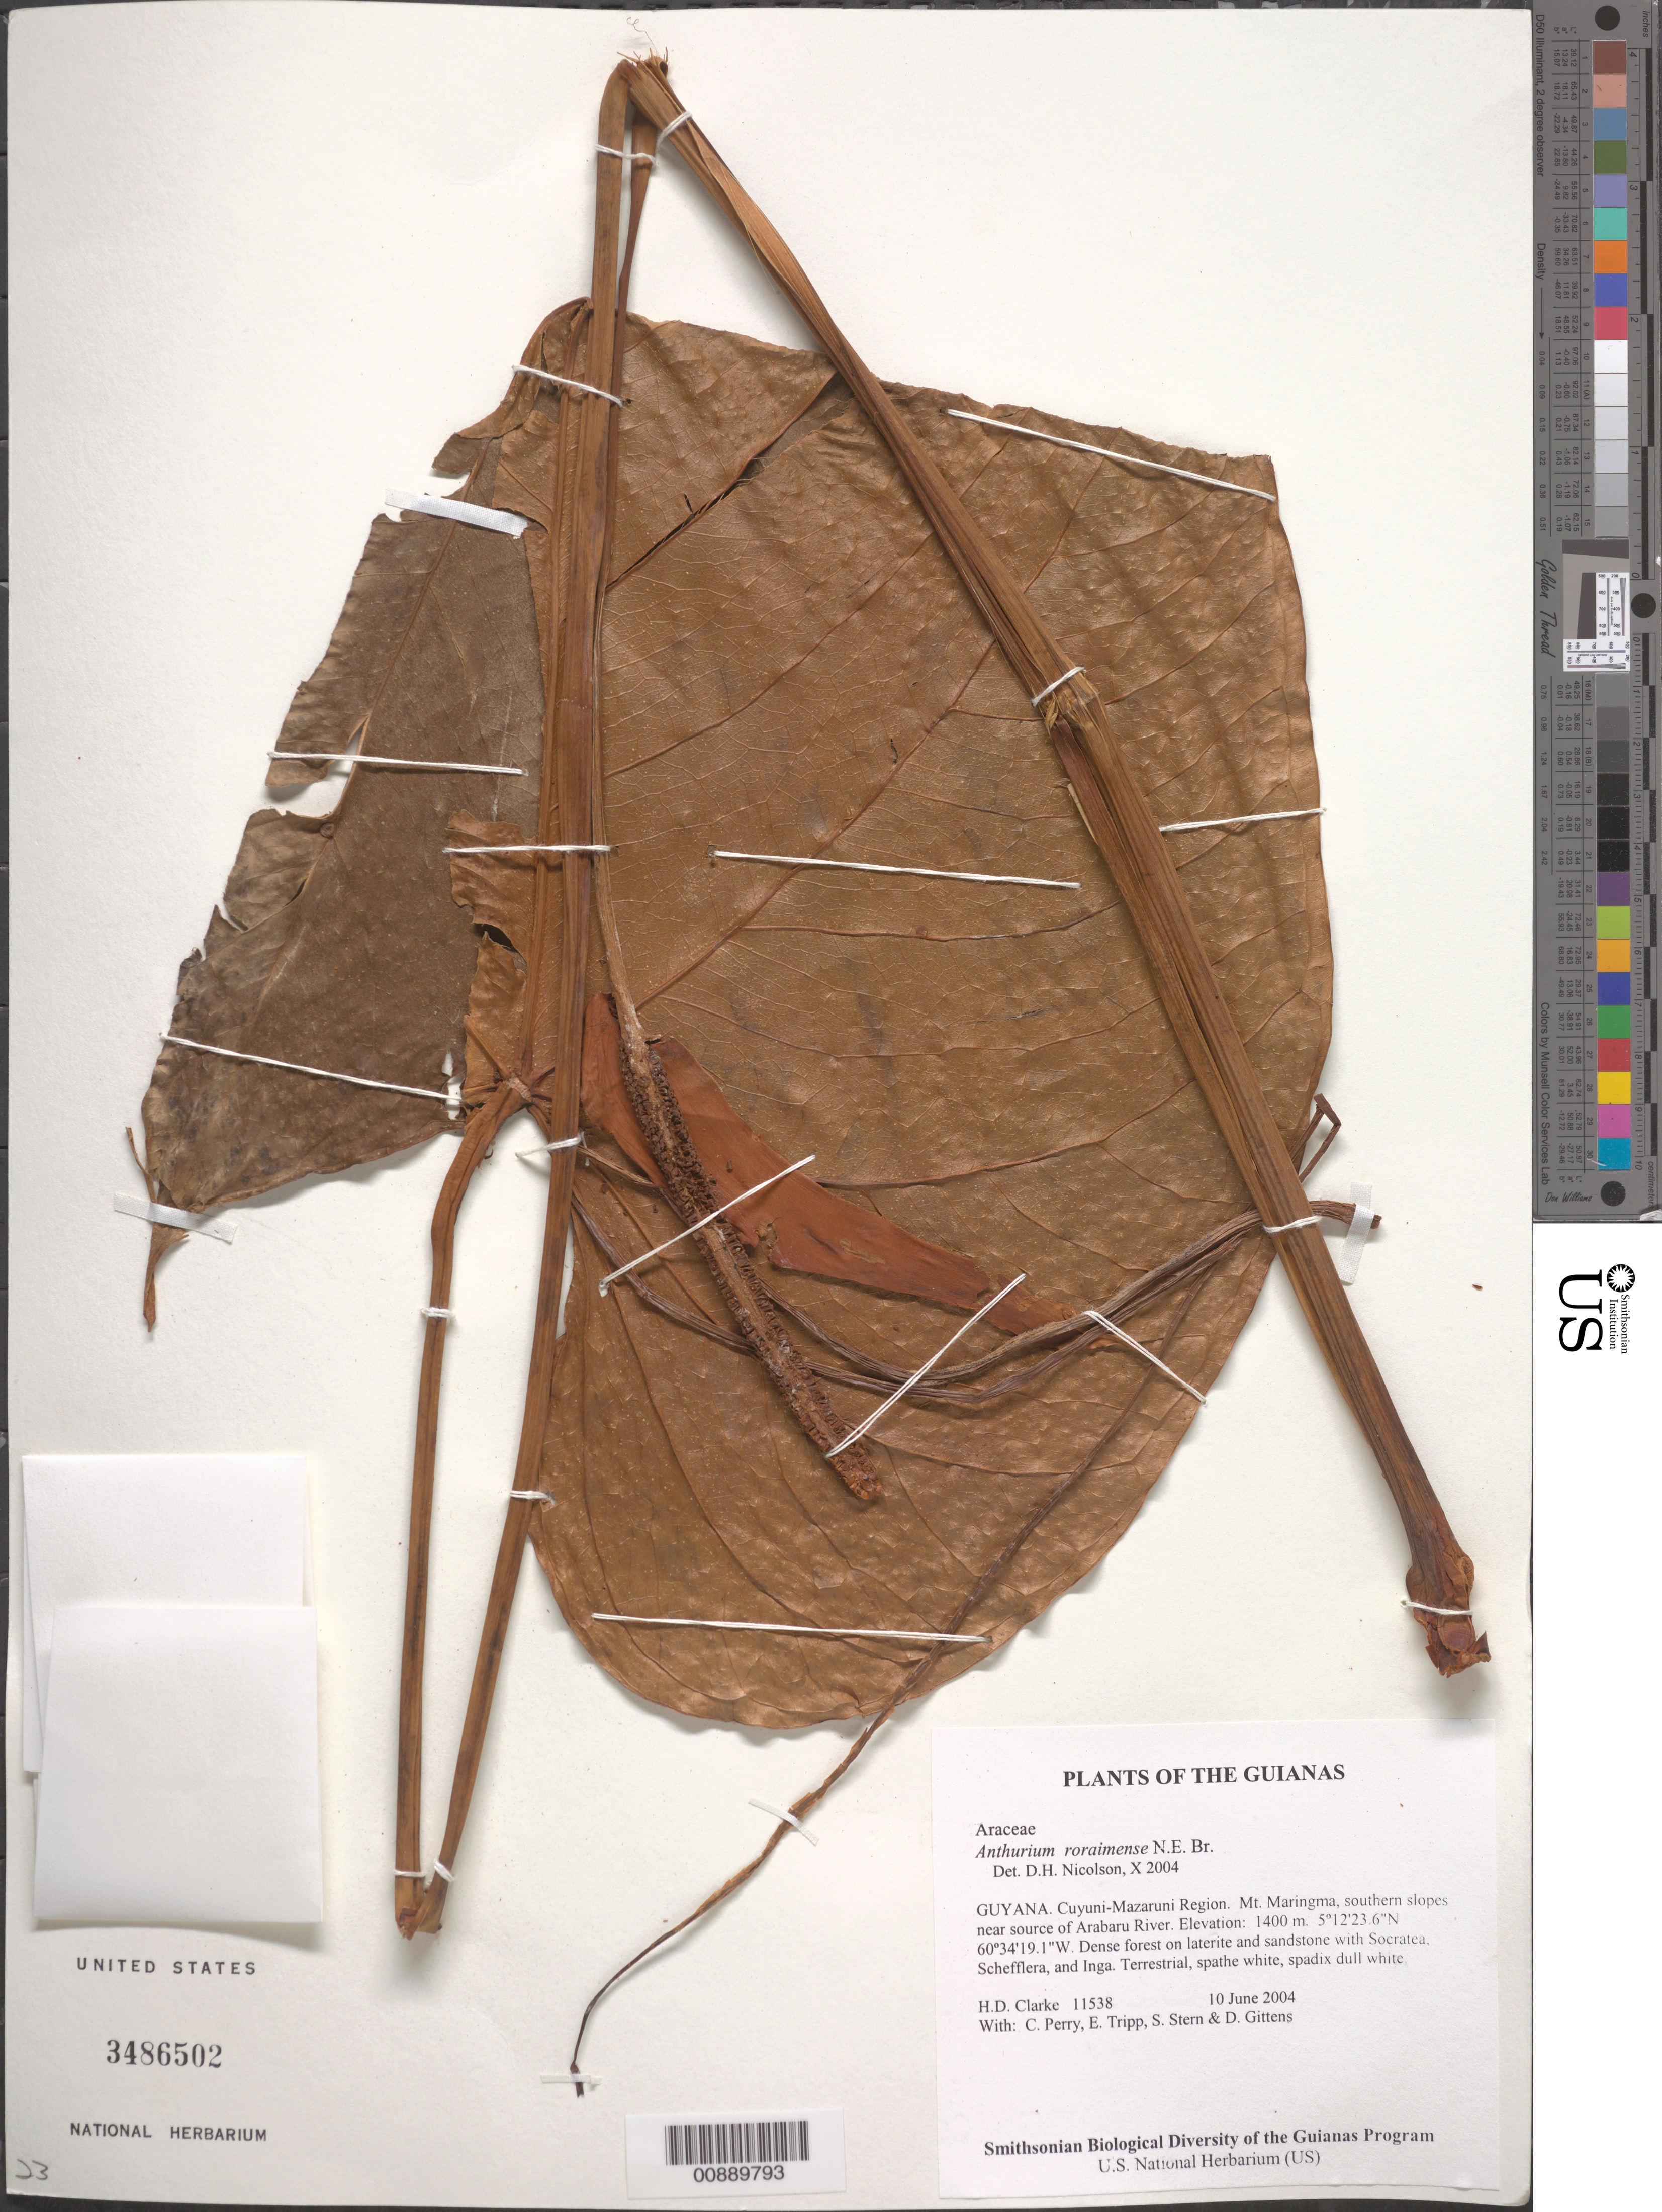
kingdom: Plantae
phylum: Tracheophyta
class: Liliopsida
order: Alismatales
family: Araceae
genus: Anthurium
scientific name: Anthurium roraimense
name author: N.E. Br. in Thurn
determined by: Nicolson, Dan H.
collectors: H. D. Clarke, C. Perry, E. Tripp, S. R. Stern & D. Gittens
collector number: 11538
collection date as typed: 10 June 2004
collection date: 2004-06-10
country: Guyana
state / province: Cuyuni-Mazaruni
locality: Mt. Maringma, southern slopes near source of Arabaru River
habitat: Dense forest on laterite and sandstone with Socratea, Schefflera, and Inga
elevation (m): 1400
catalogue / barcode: US 3486502